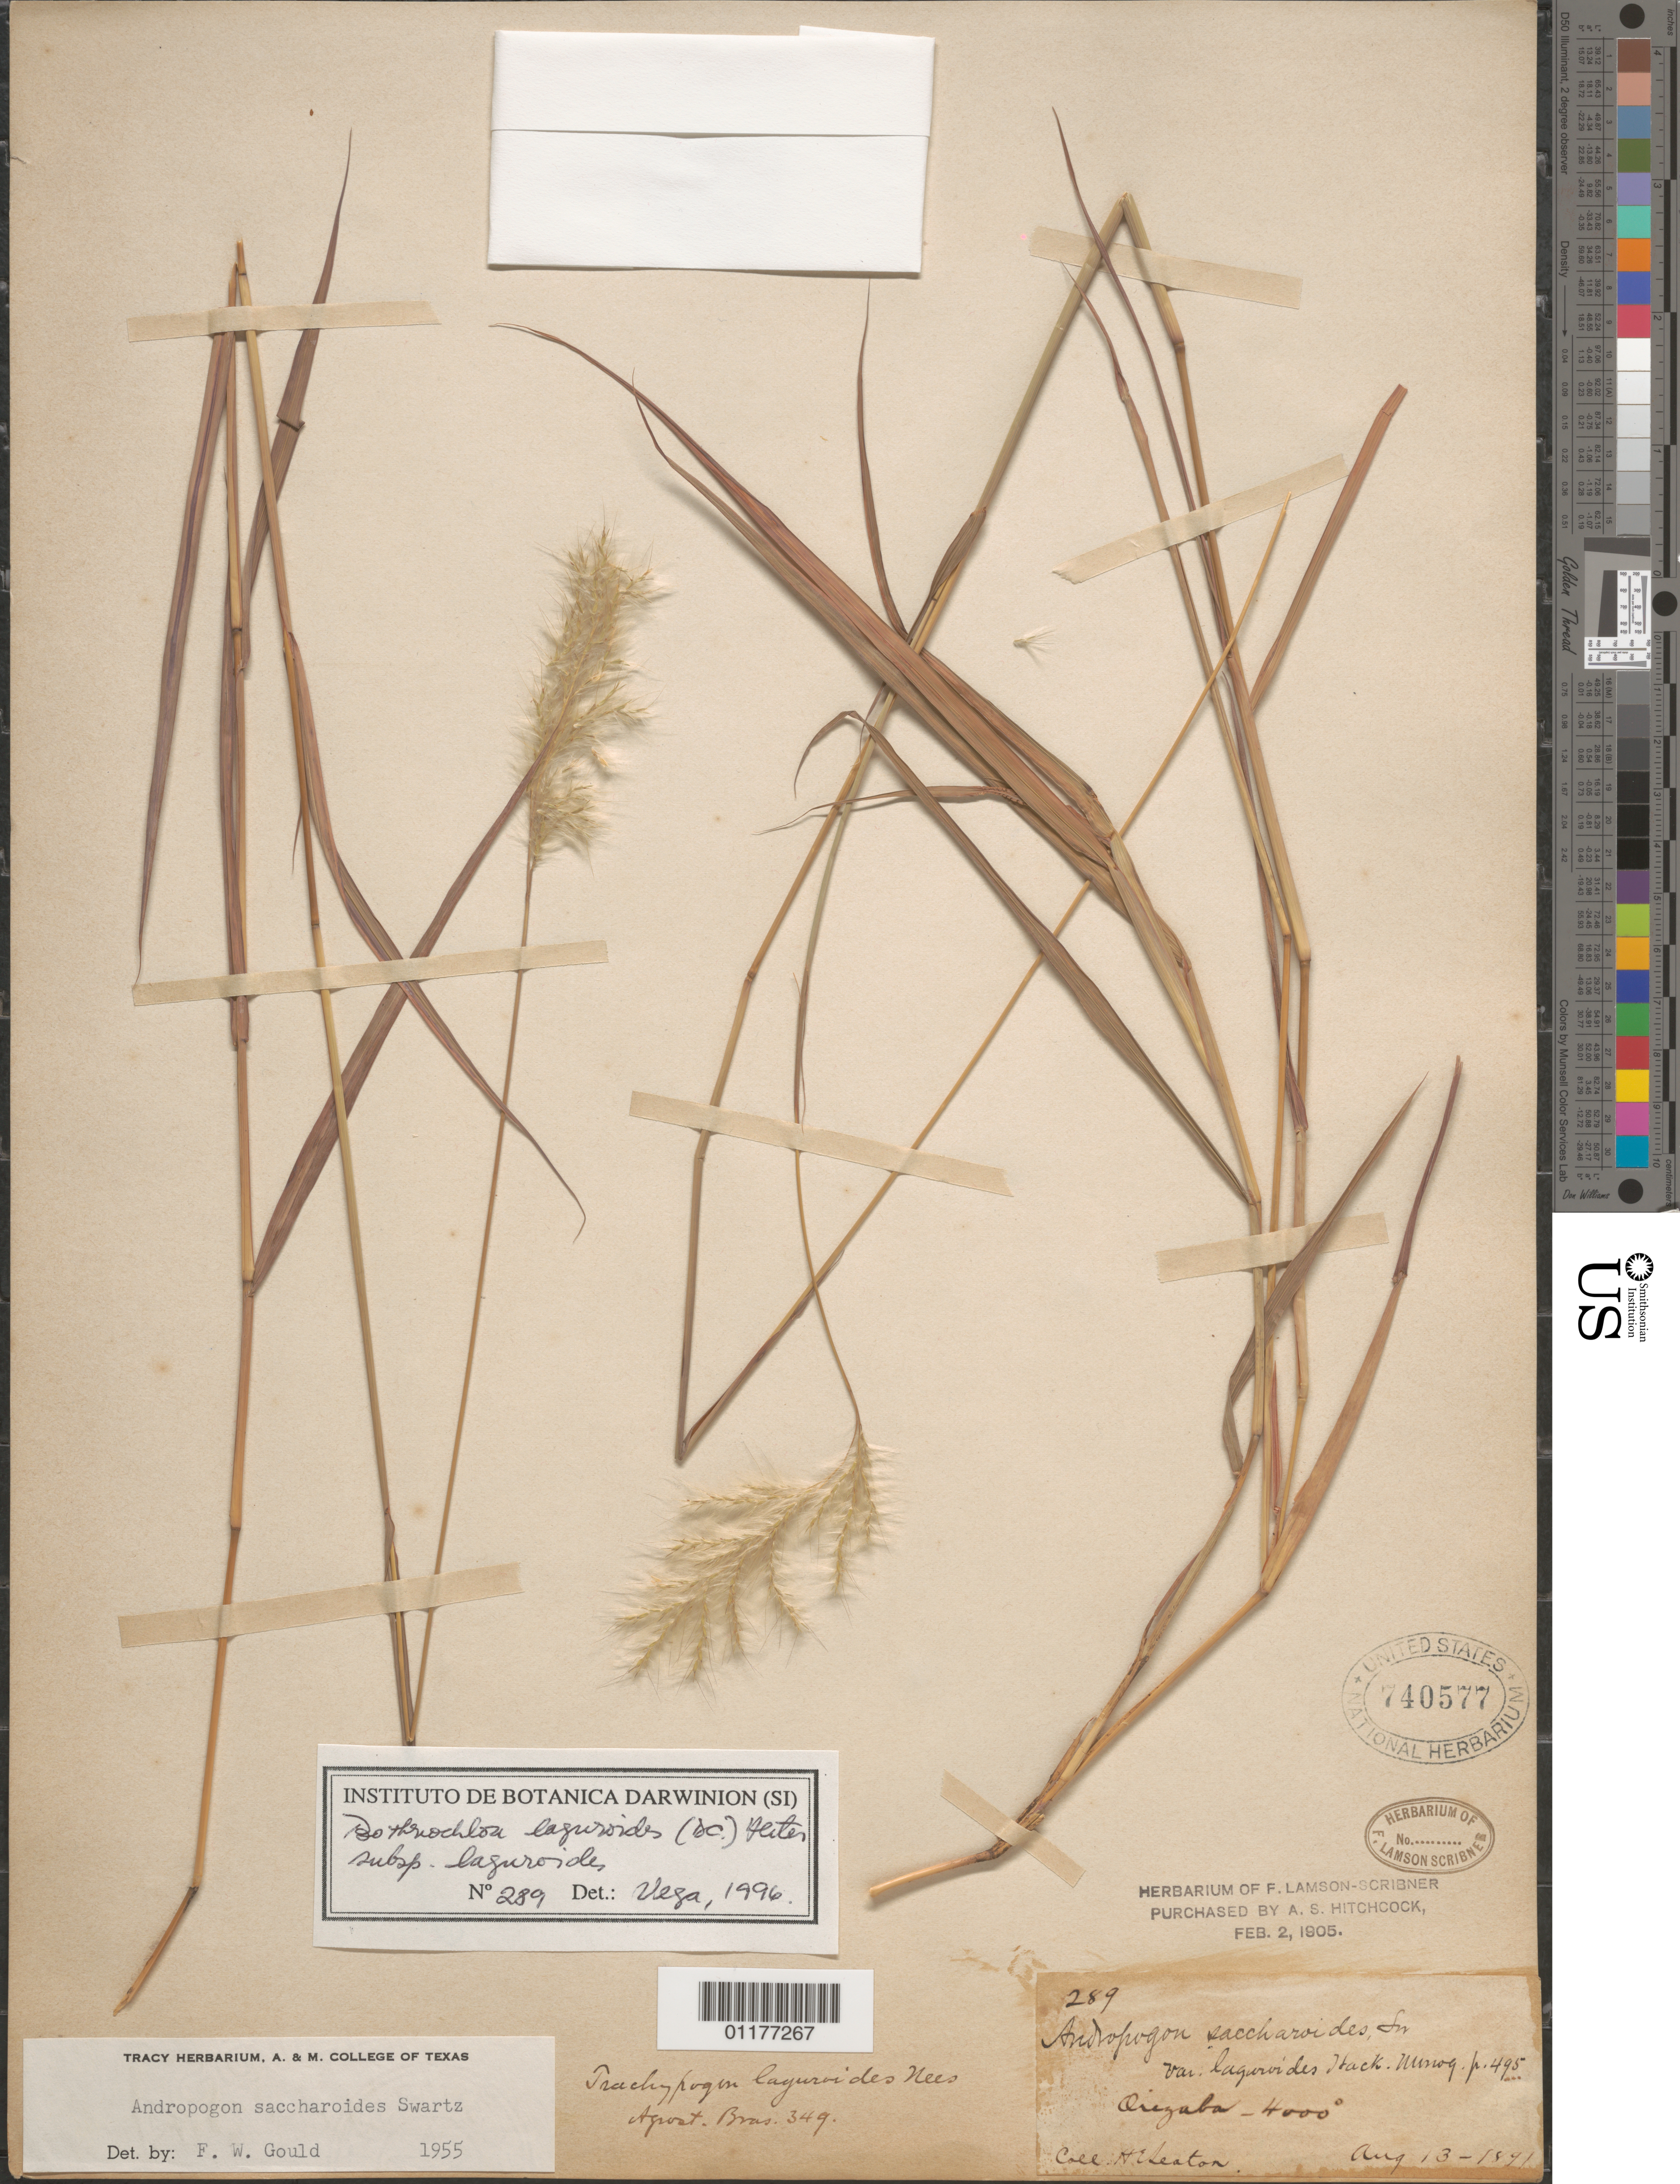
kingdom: Plantae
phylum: Tracheophyta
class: Liliopsida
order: Poales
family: Poaceae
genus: Bothriochloa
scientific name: Bothriochloa laguroides subsp. laguroides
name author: (DC.) Herter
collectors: H. E. Seaton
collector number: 289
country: Mexico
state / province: Veracruz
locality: Orizabas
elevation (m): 1219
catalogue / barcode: US 740577